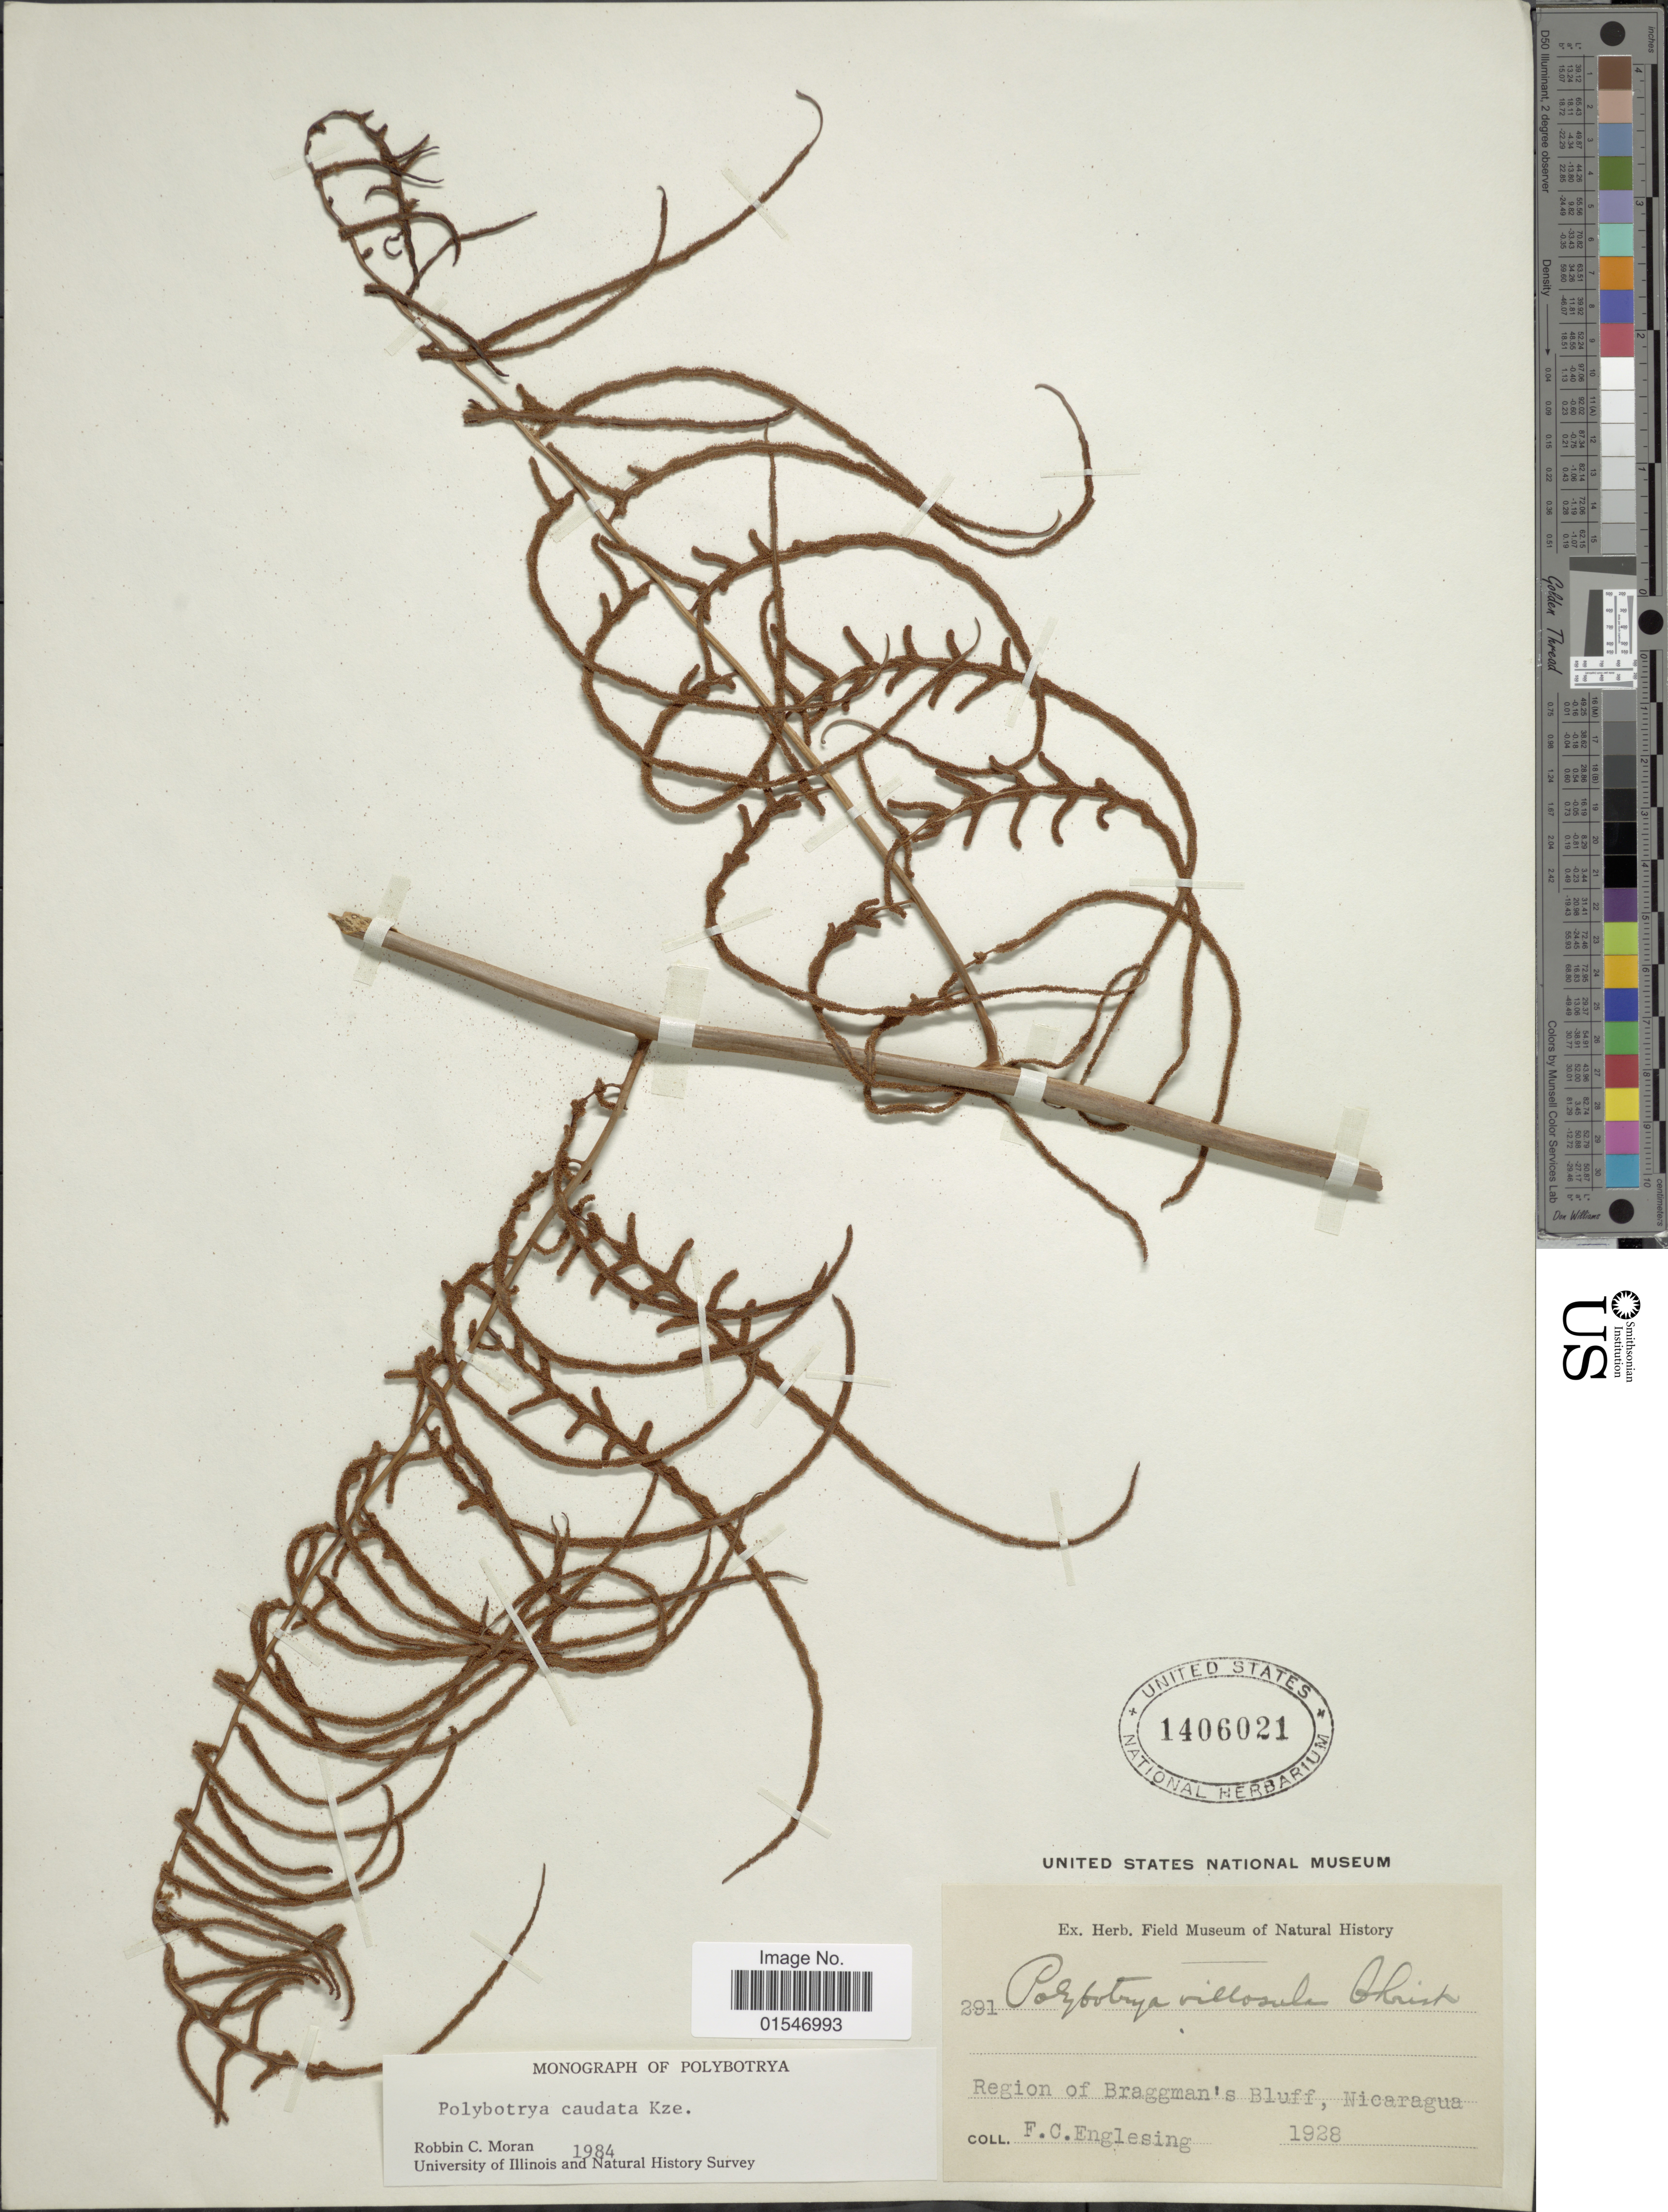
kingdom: Plantae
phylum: Tracheophyta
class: Polypodiopsida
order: Polypodiales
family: Dryopteridaceae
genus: Polybotrya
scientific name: Polybotrya caudata f. villosa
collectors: F. Englesing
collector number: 291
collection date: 1928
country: Nicaragua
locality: Region of Braggman's Bluff, Nicaragua.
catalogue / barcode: US 1406021